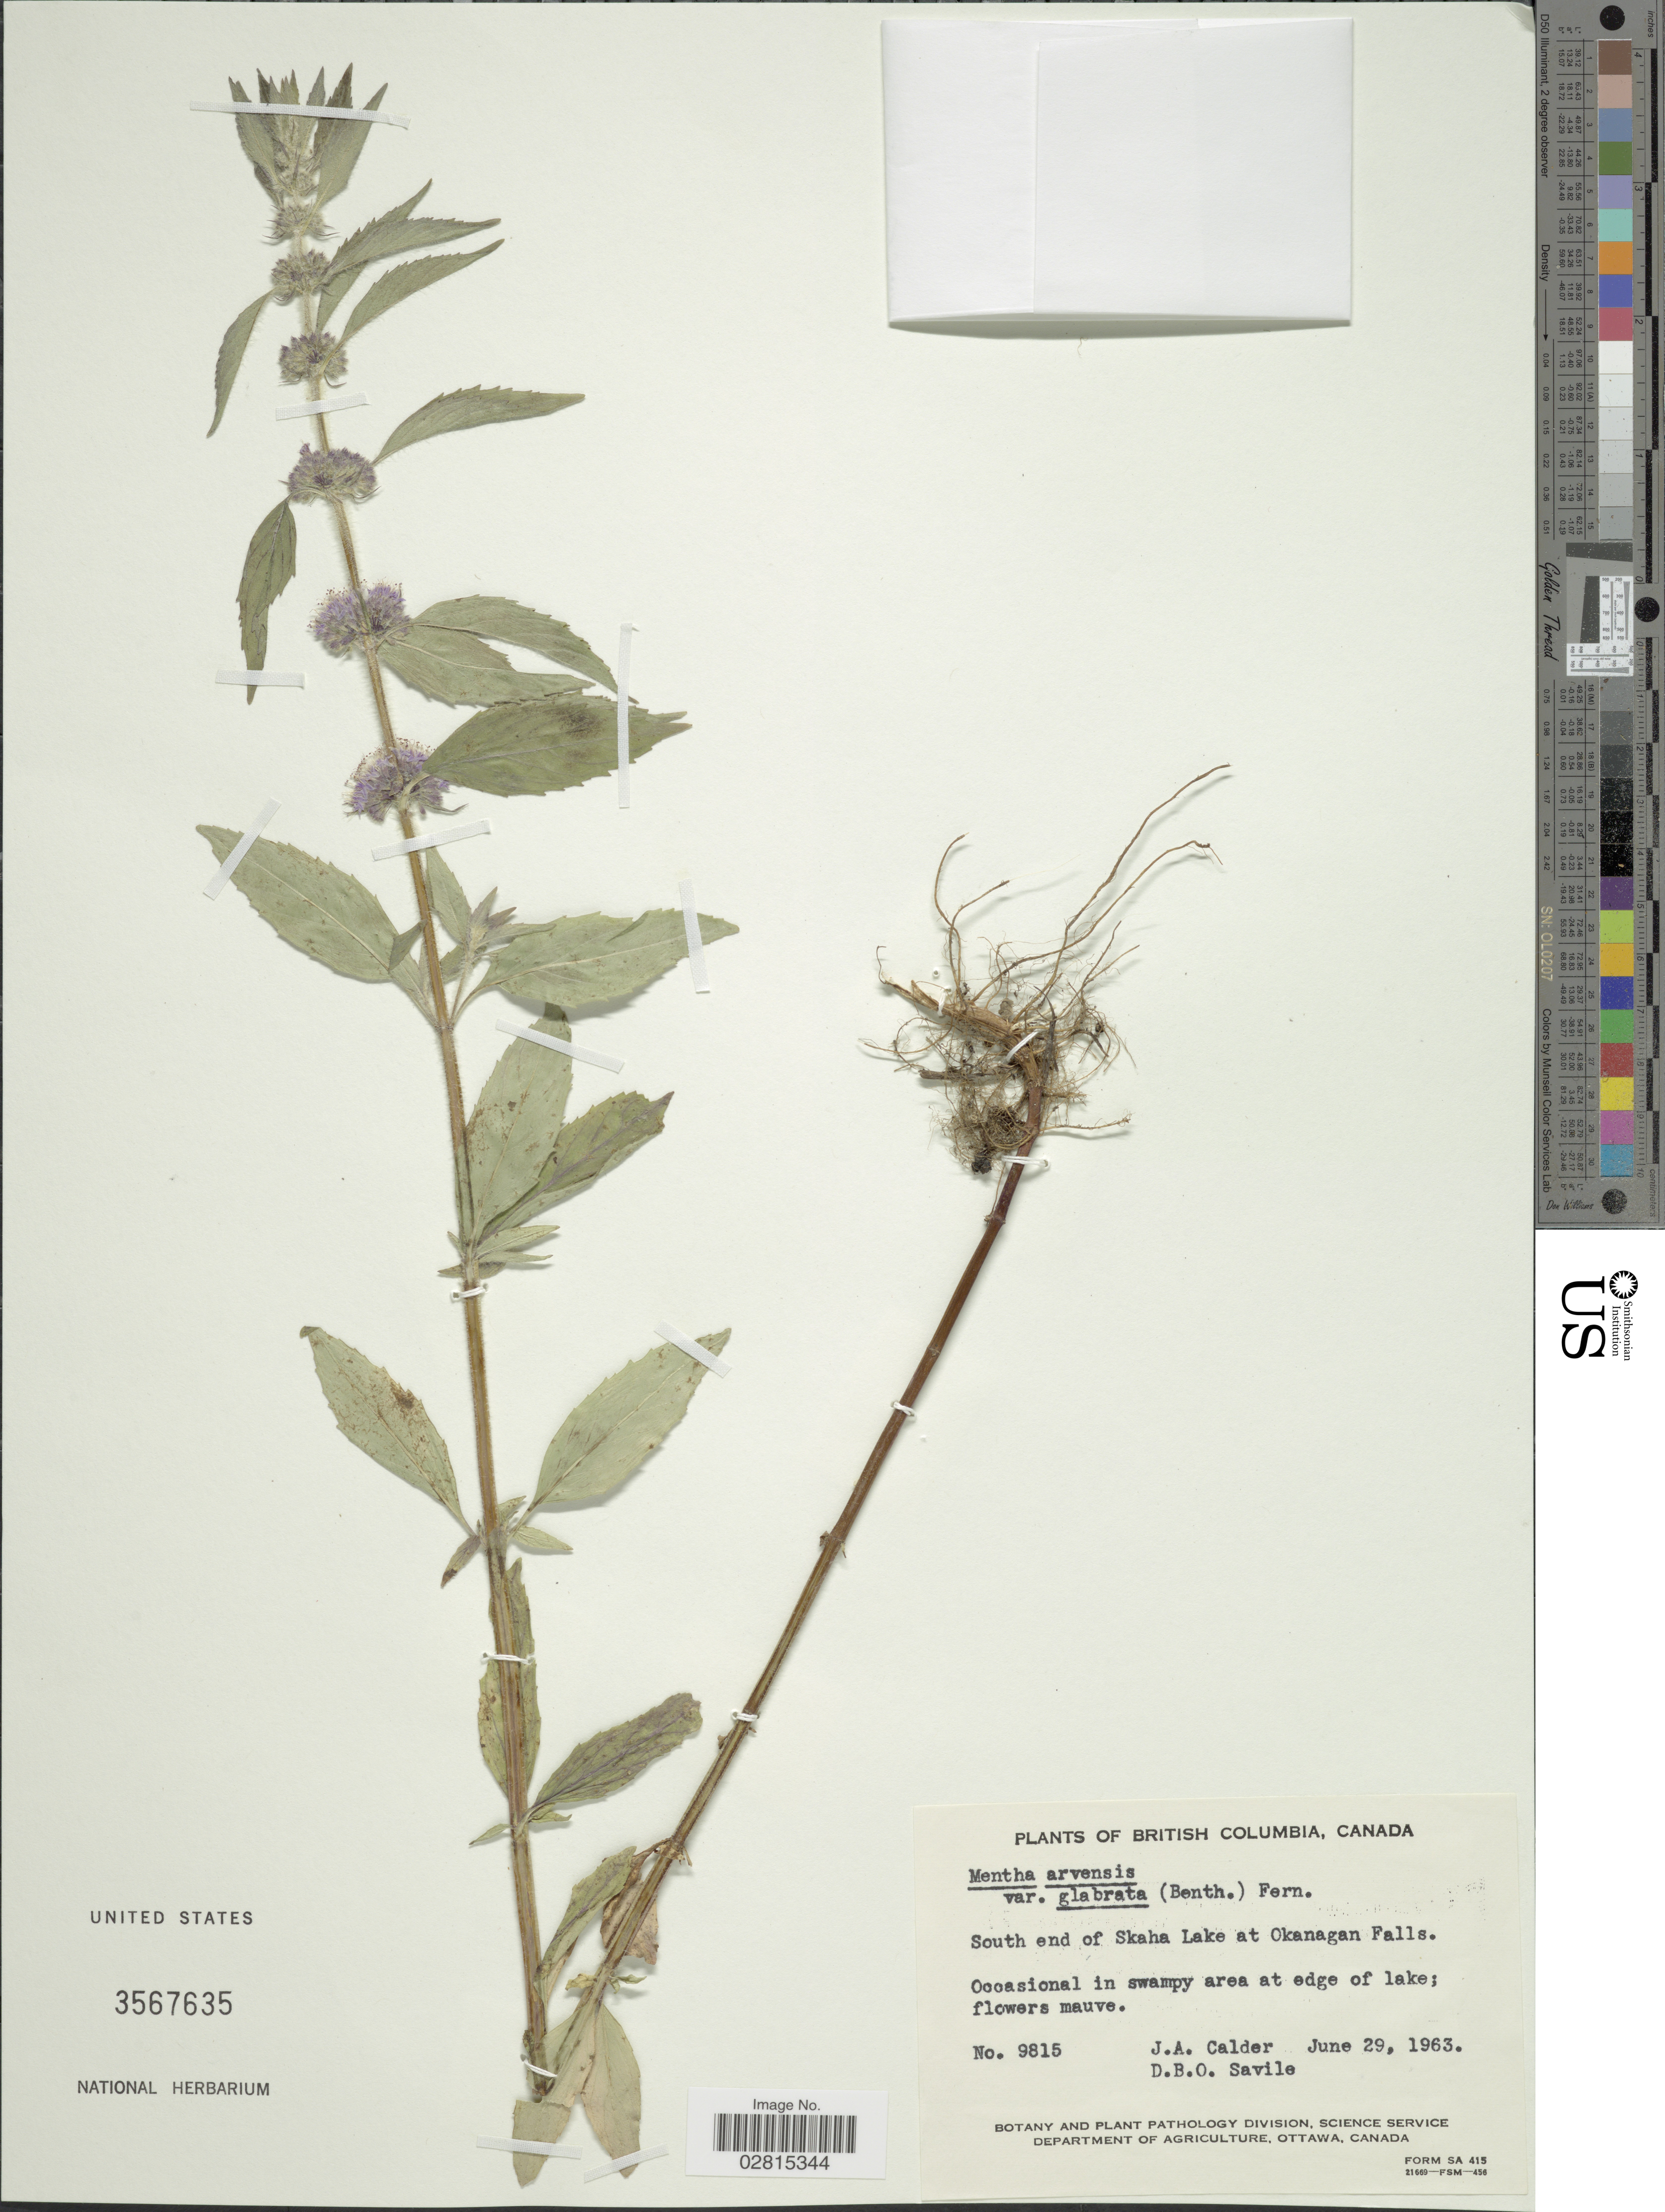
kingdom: Plantae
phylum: Tracheophyta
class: Magnoliopsida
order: Lamiales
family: Lamiaceae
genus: Mentha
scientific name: Mentha canadensis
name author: L.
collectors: J. A. Calder & D. Savile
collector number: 9815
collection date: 1963-06-29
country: Canada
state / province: British Columbia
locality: South end of Skaha Lake at Okanagan Falls.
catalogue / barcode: US 3567635